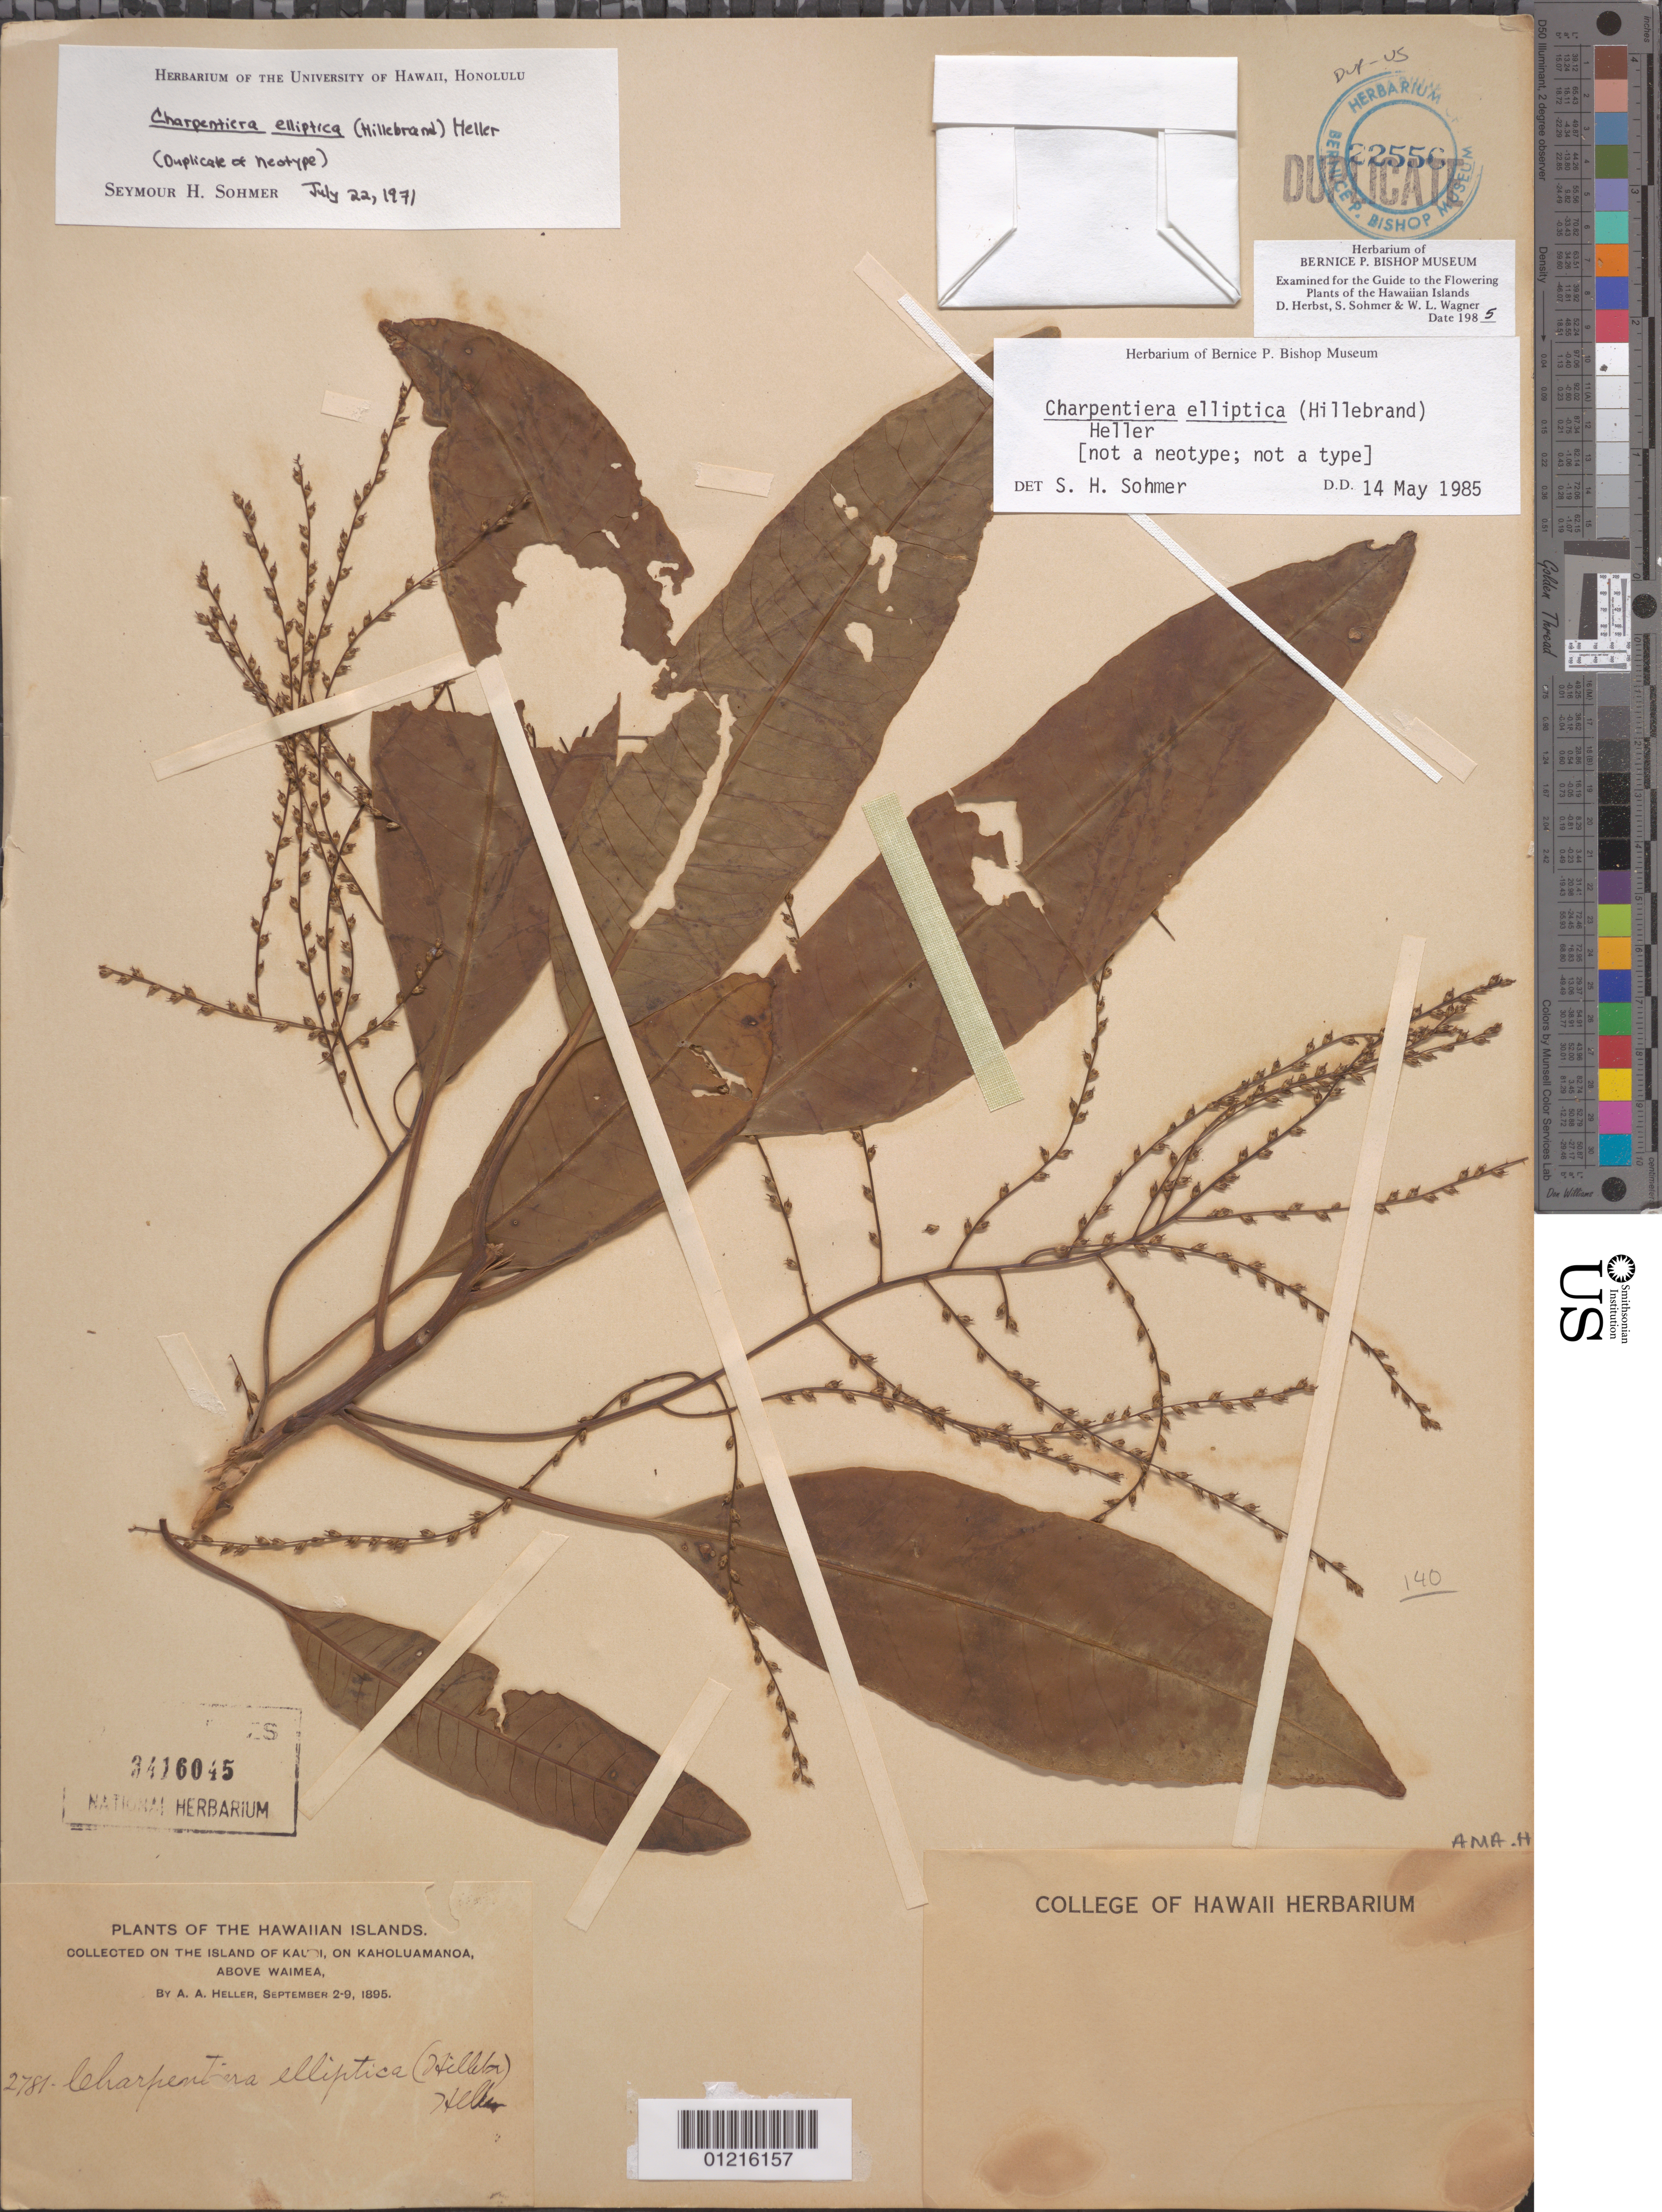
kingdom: Plantae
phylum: Tracheophyta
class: Magnoliopsida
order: Caryophyllales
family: Amaranthaceae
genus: Charpentiera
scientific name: Charpentiera elliptica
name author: (Hillebr.) A. Heller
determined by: Sohmer, S. H.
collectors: A. A. Heller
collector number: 2781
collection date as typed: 2 Sep 1895 to 9 Sep 1895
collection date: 1895-09-02/1895-09-09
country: United States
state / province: Hawaii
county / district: Kauai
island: Kaua'i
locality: On Kaholuamanoa, above Waimea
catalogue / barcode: US 3416045